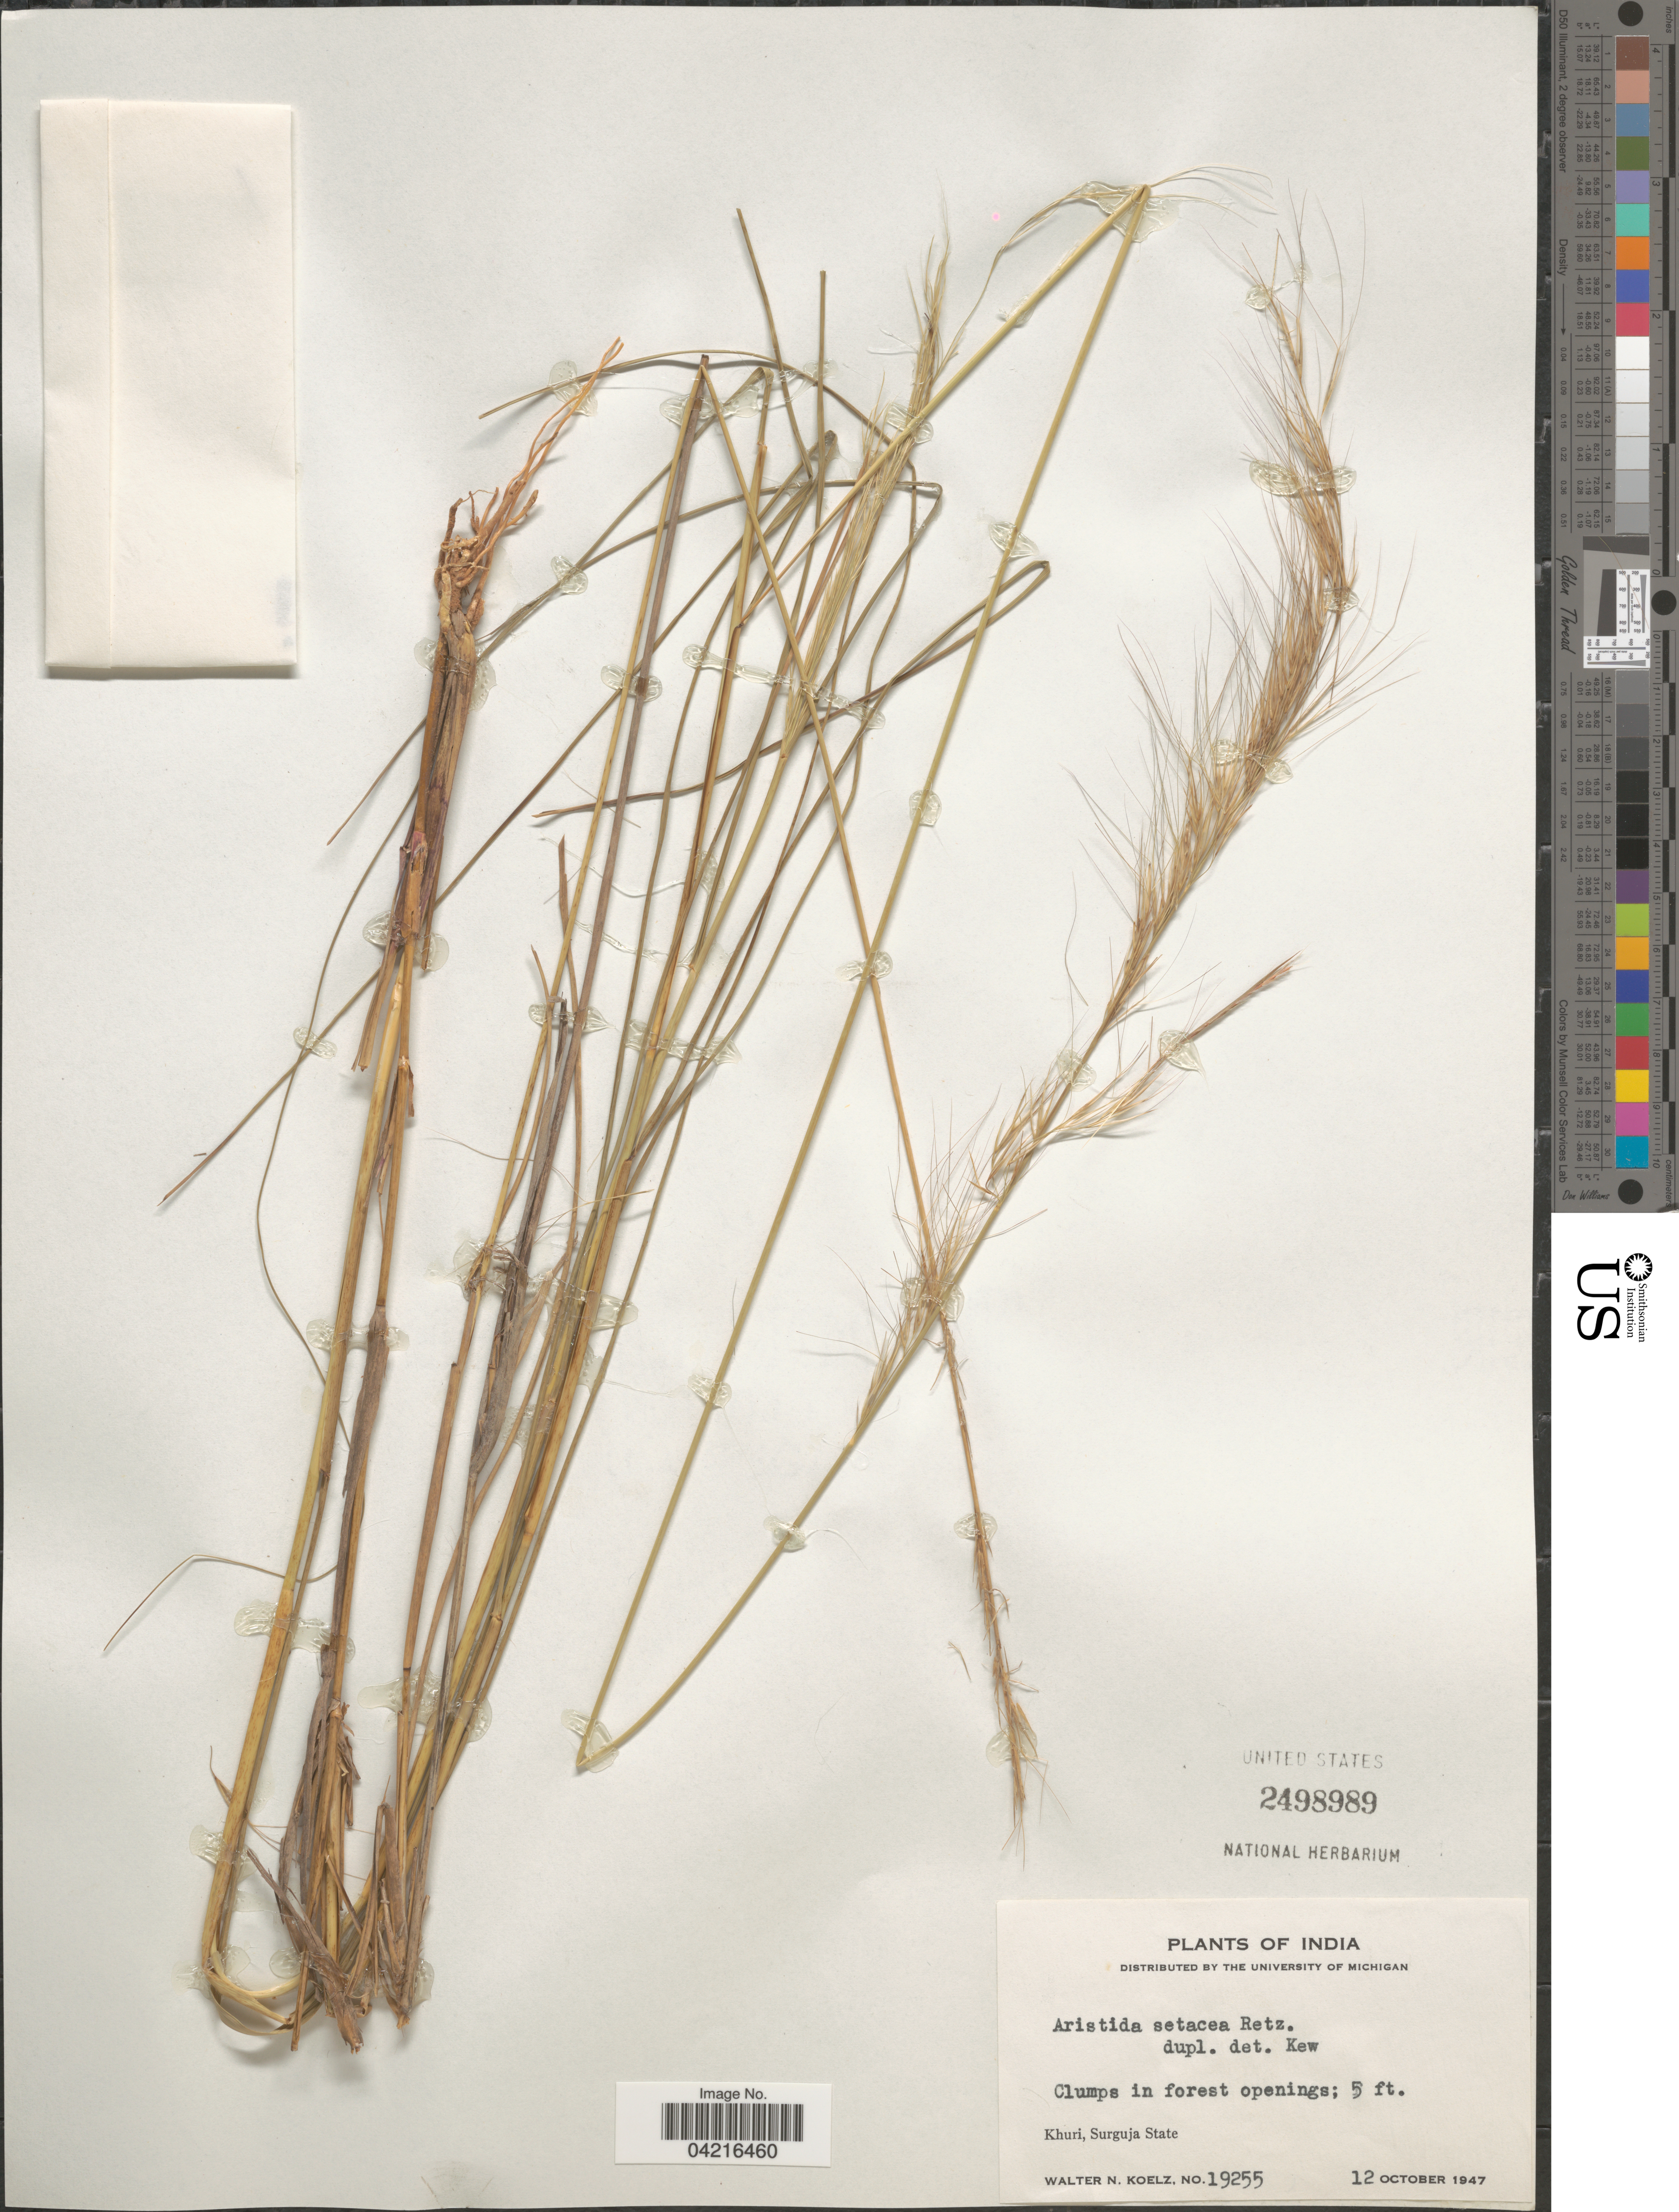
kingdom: Plantae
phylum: Tracheophyta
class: Liliopsida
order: Poales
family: Poaceae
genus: Aristida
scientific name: Aristida setacea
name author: Retz.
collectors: W. N. Koelz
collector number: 19255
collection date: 1947-10-12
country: India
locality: Khuri, Surguja State.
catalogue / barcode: US 2498989